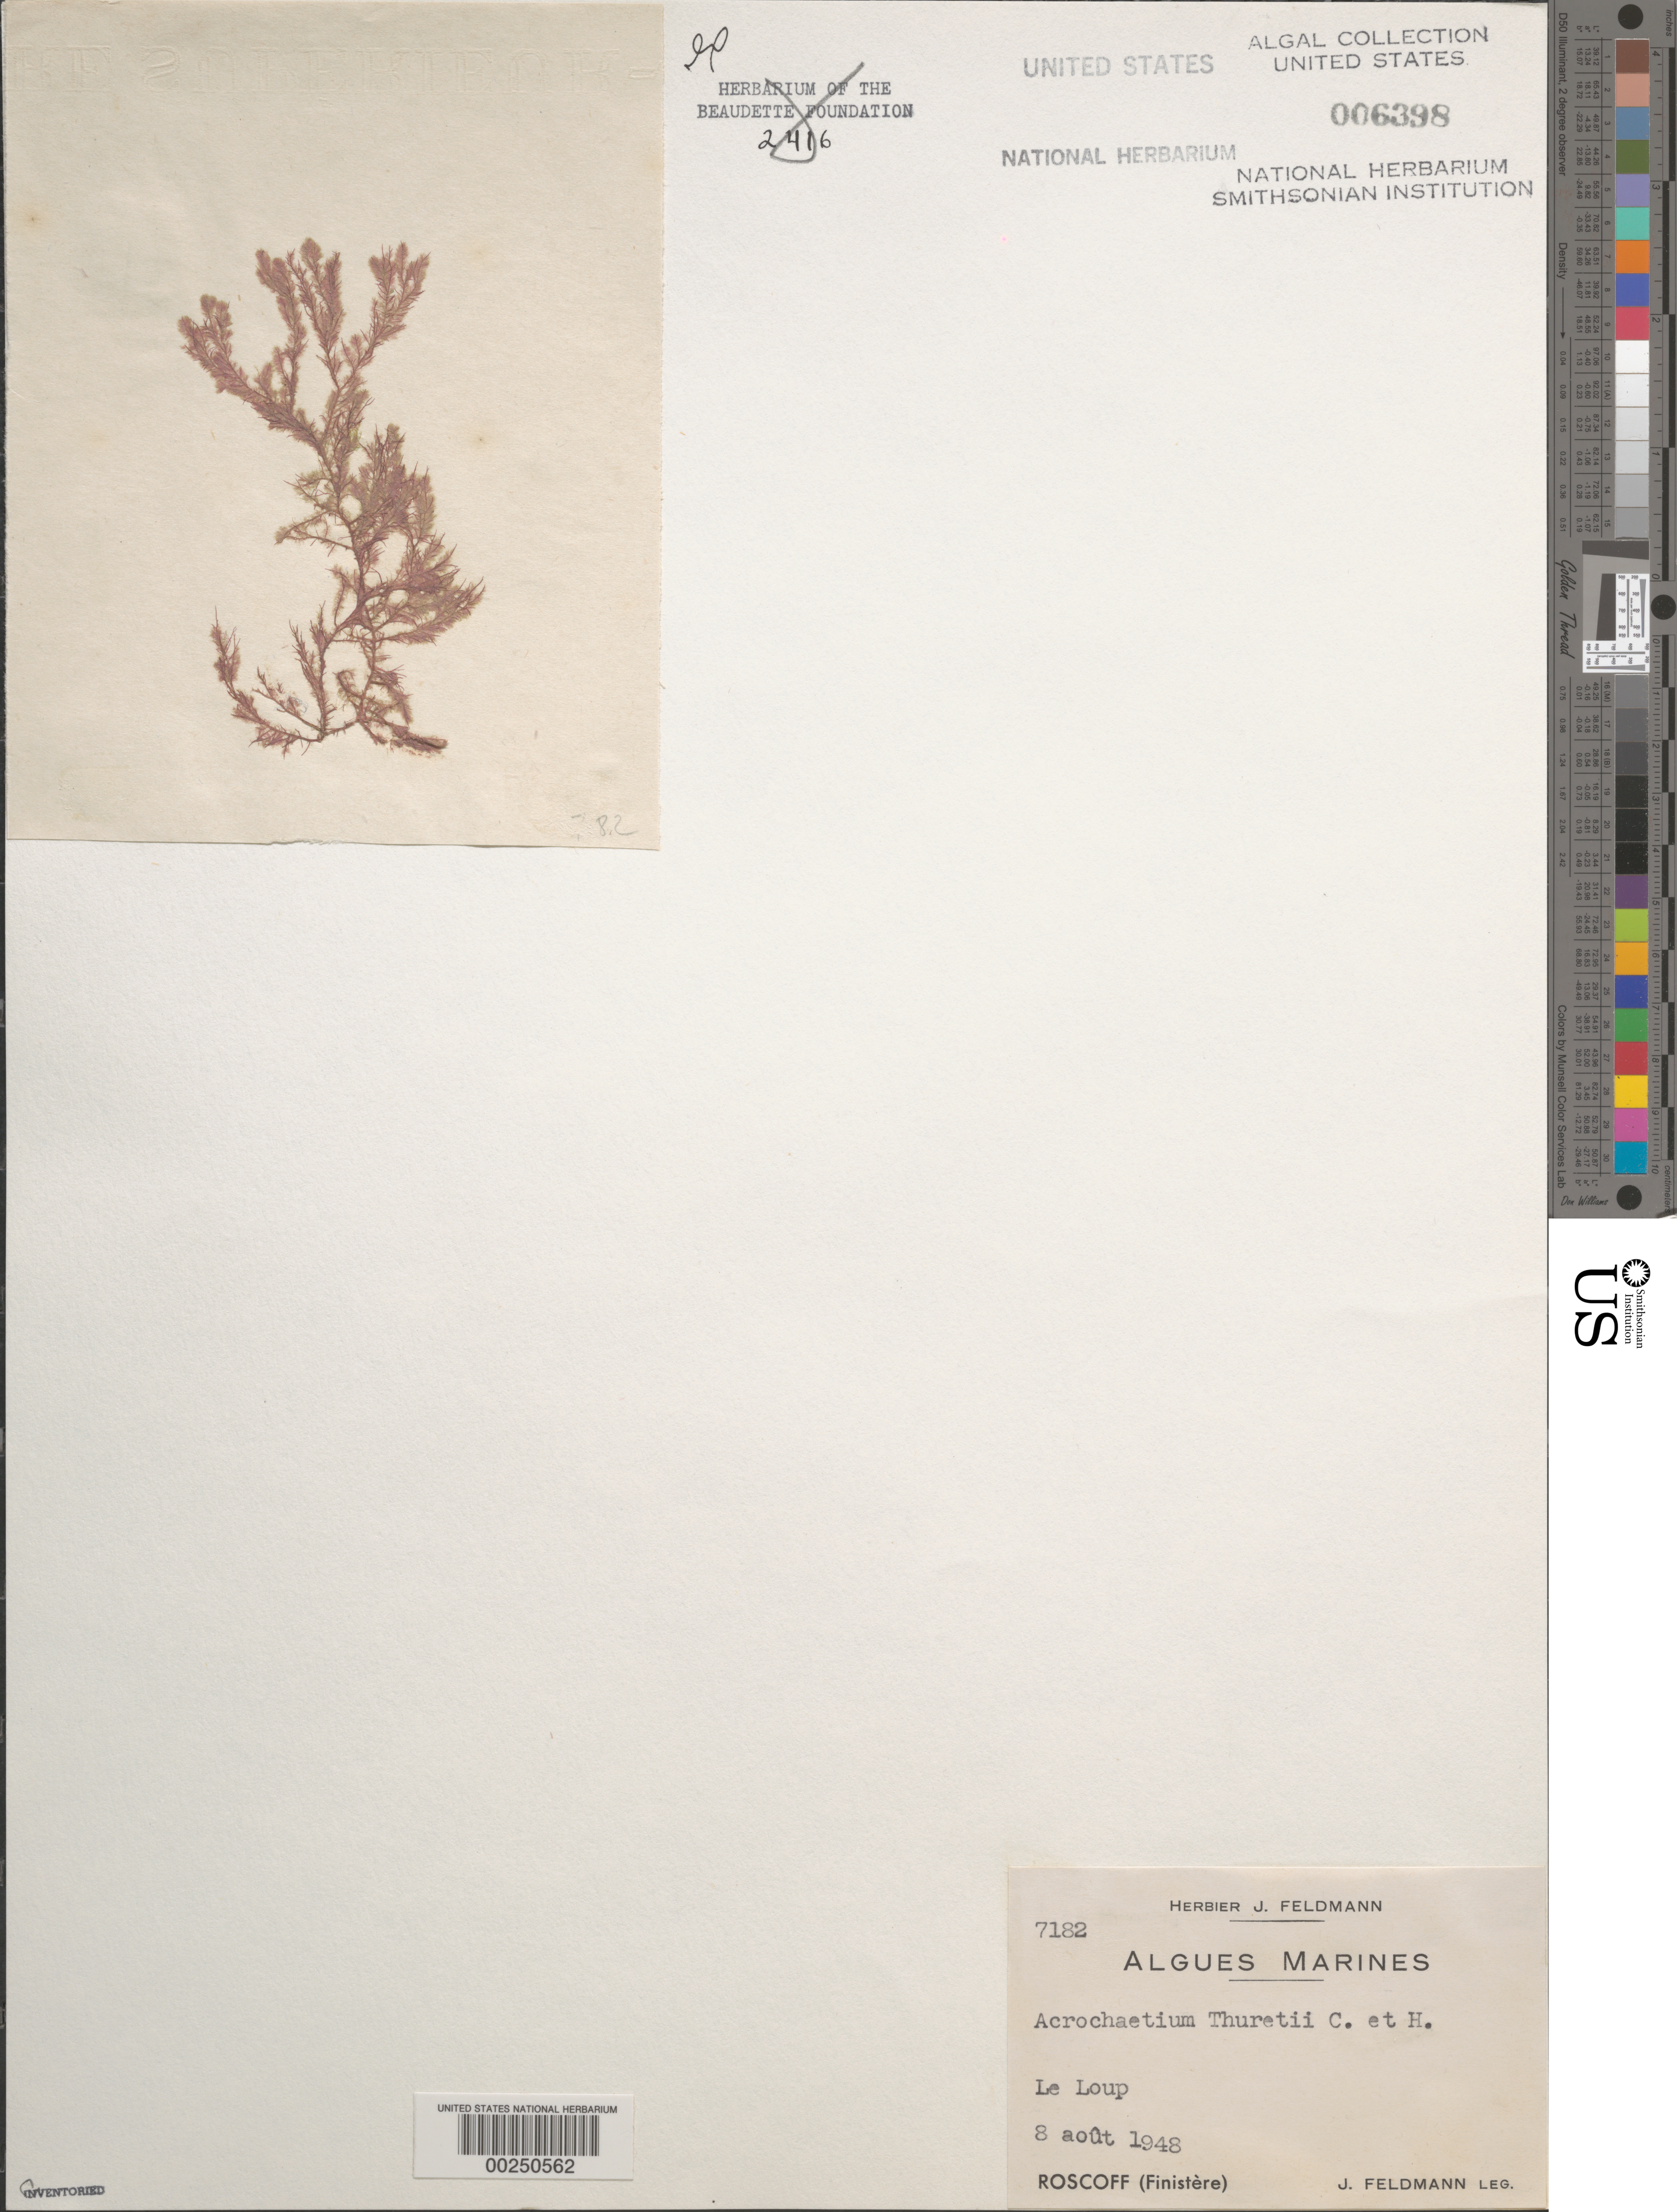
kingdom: Plantae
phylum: Rhodophyta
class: Florideophyceae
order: Acrochaetiales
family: Acrochaetiaceae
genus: Grania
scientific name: Grania efflorescens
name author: (J. Agardh) Kylin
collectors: J. Feldmann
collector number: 7182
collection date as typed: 08 Aug 1948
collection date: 1948-08-08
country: France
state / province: Bretagne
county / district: Finistère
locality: Le loup, roscoff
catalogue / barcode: US 6398